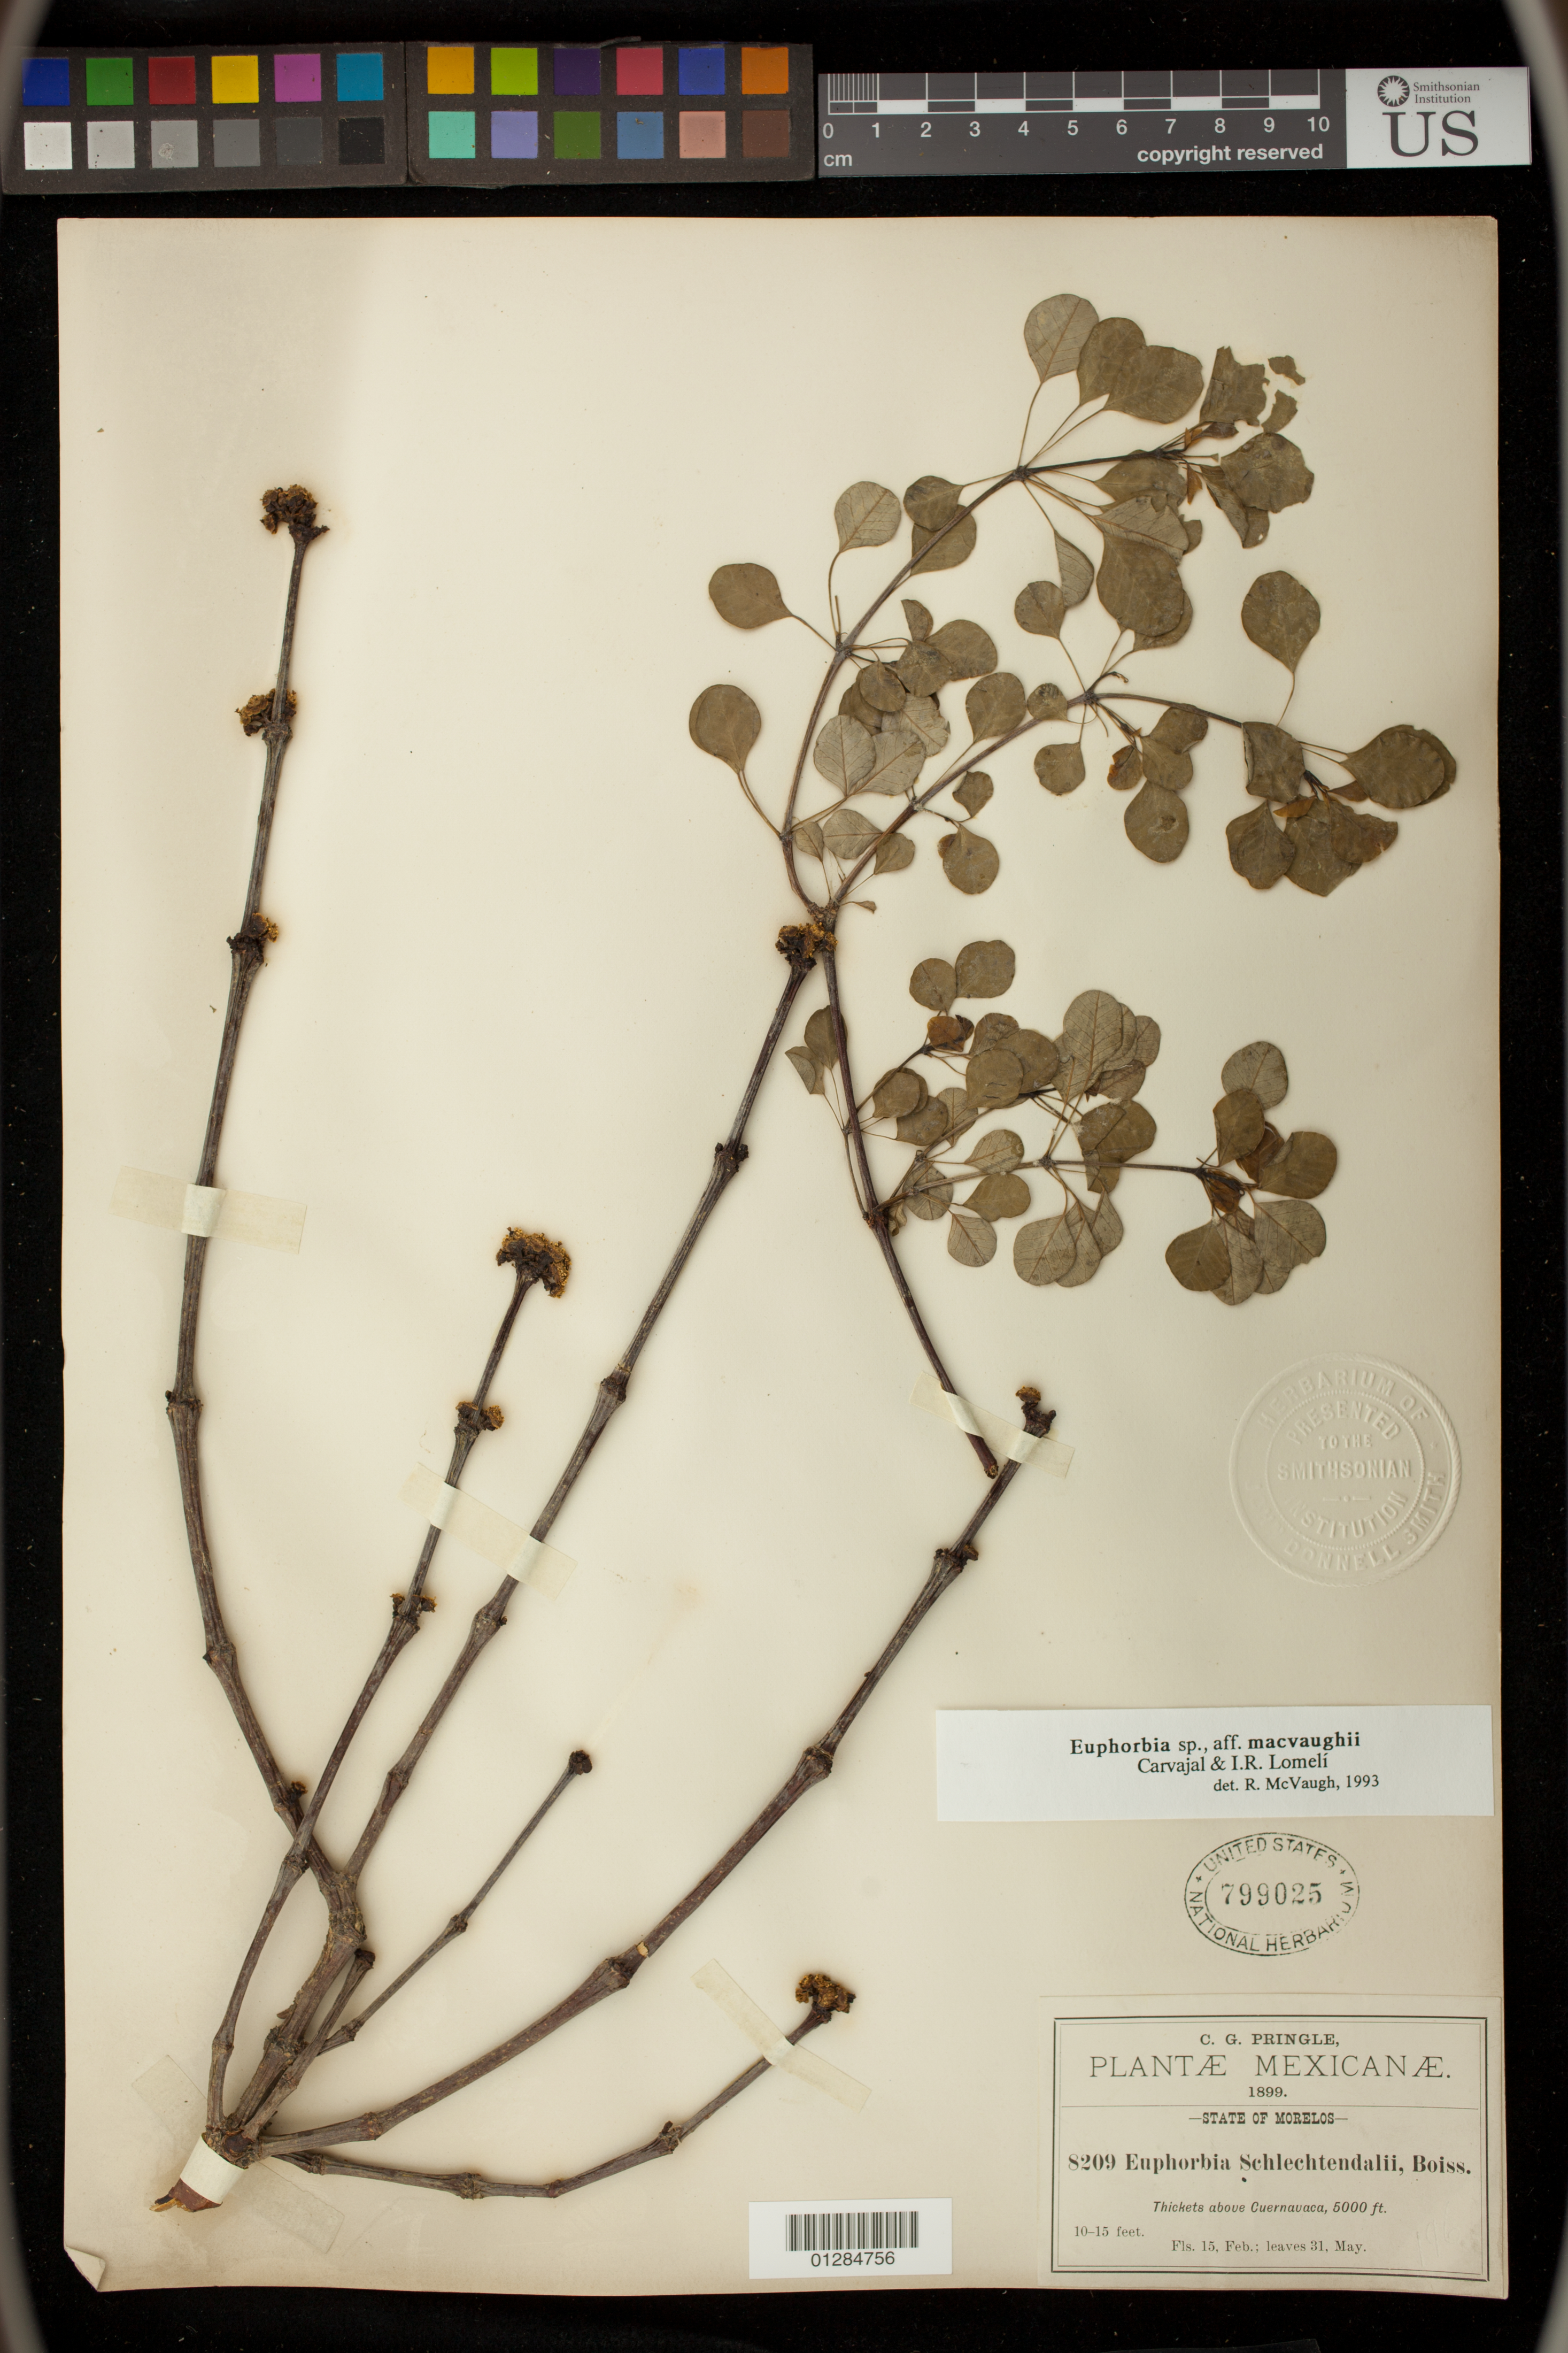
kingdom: Plantae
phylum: Tracheophyta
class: Magnoliopsida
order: Malpighiales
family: Euphorbiaceae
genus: Euphorbia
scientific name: Euphorbia sp.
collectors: C. G. Pringle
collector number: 8209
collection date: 1899-02-15,1899-05-31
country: Mexico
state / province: Morelos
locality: Above Cuernavaca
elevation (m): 1524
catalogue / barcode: US 799025